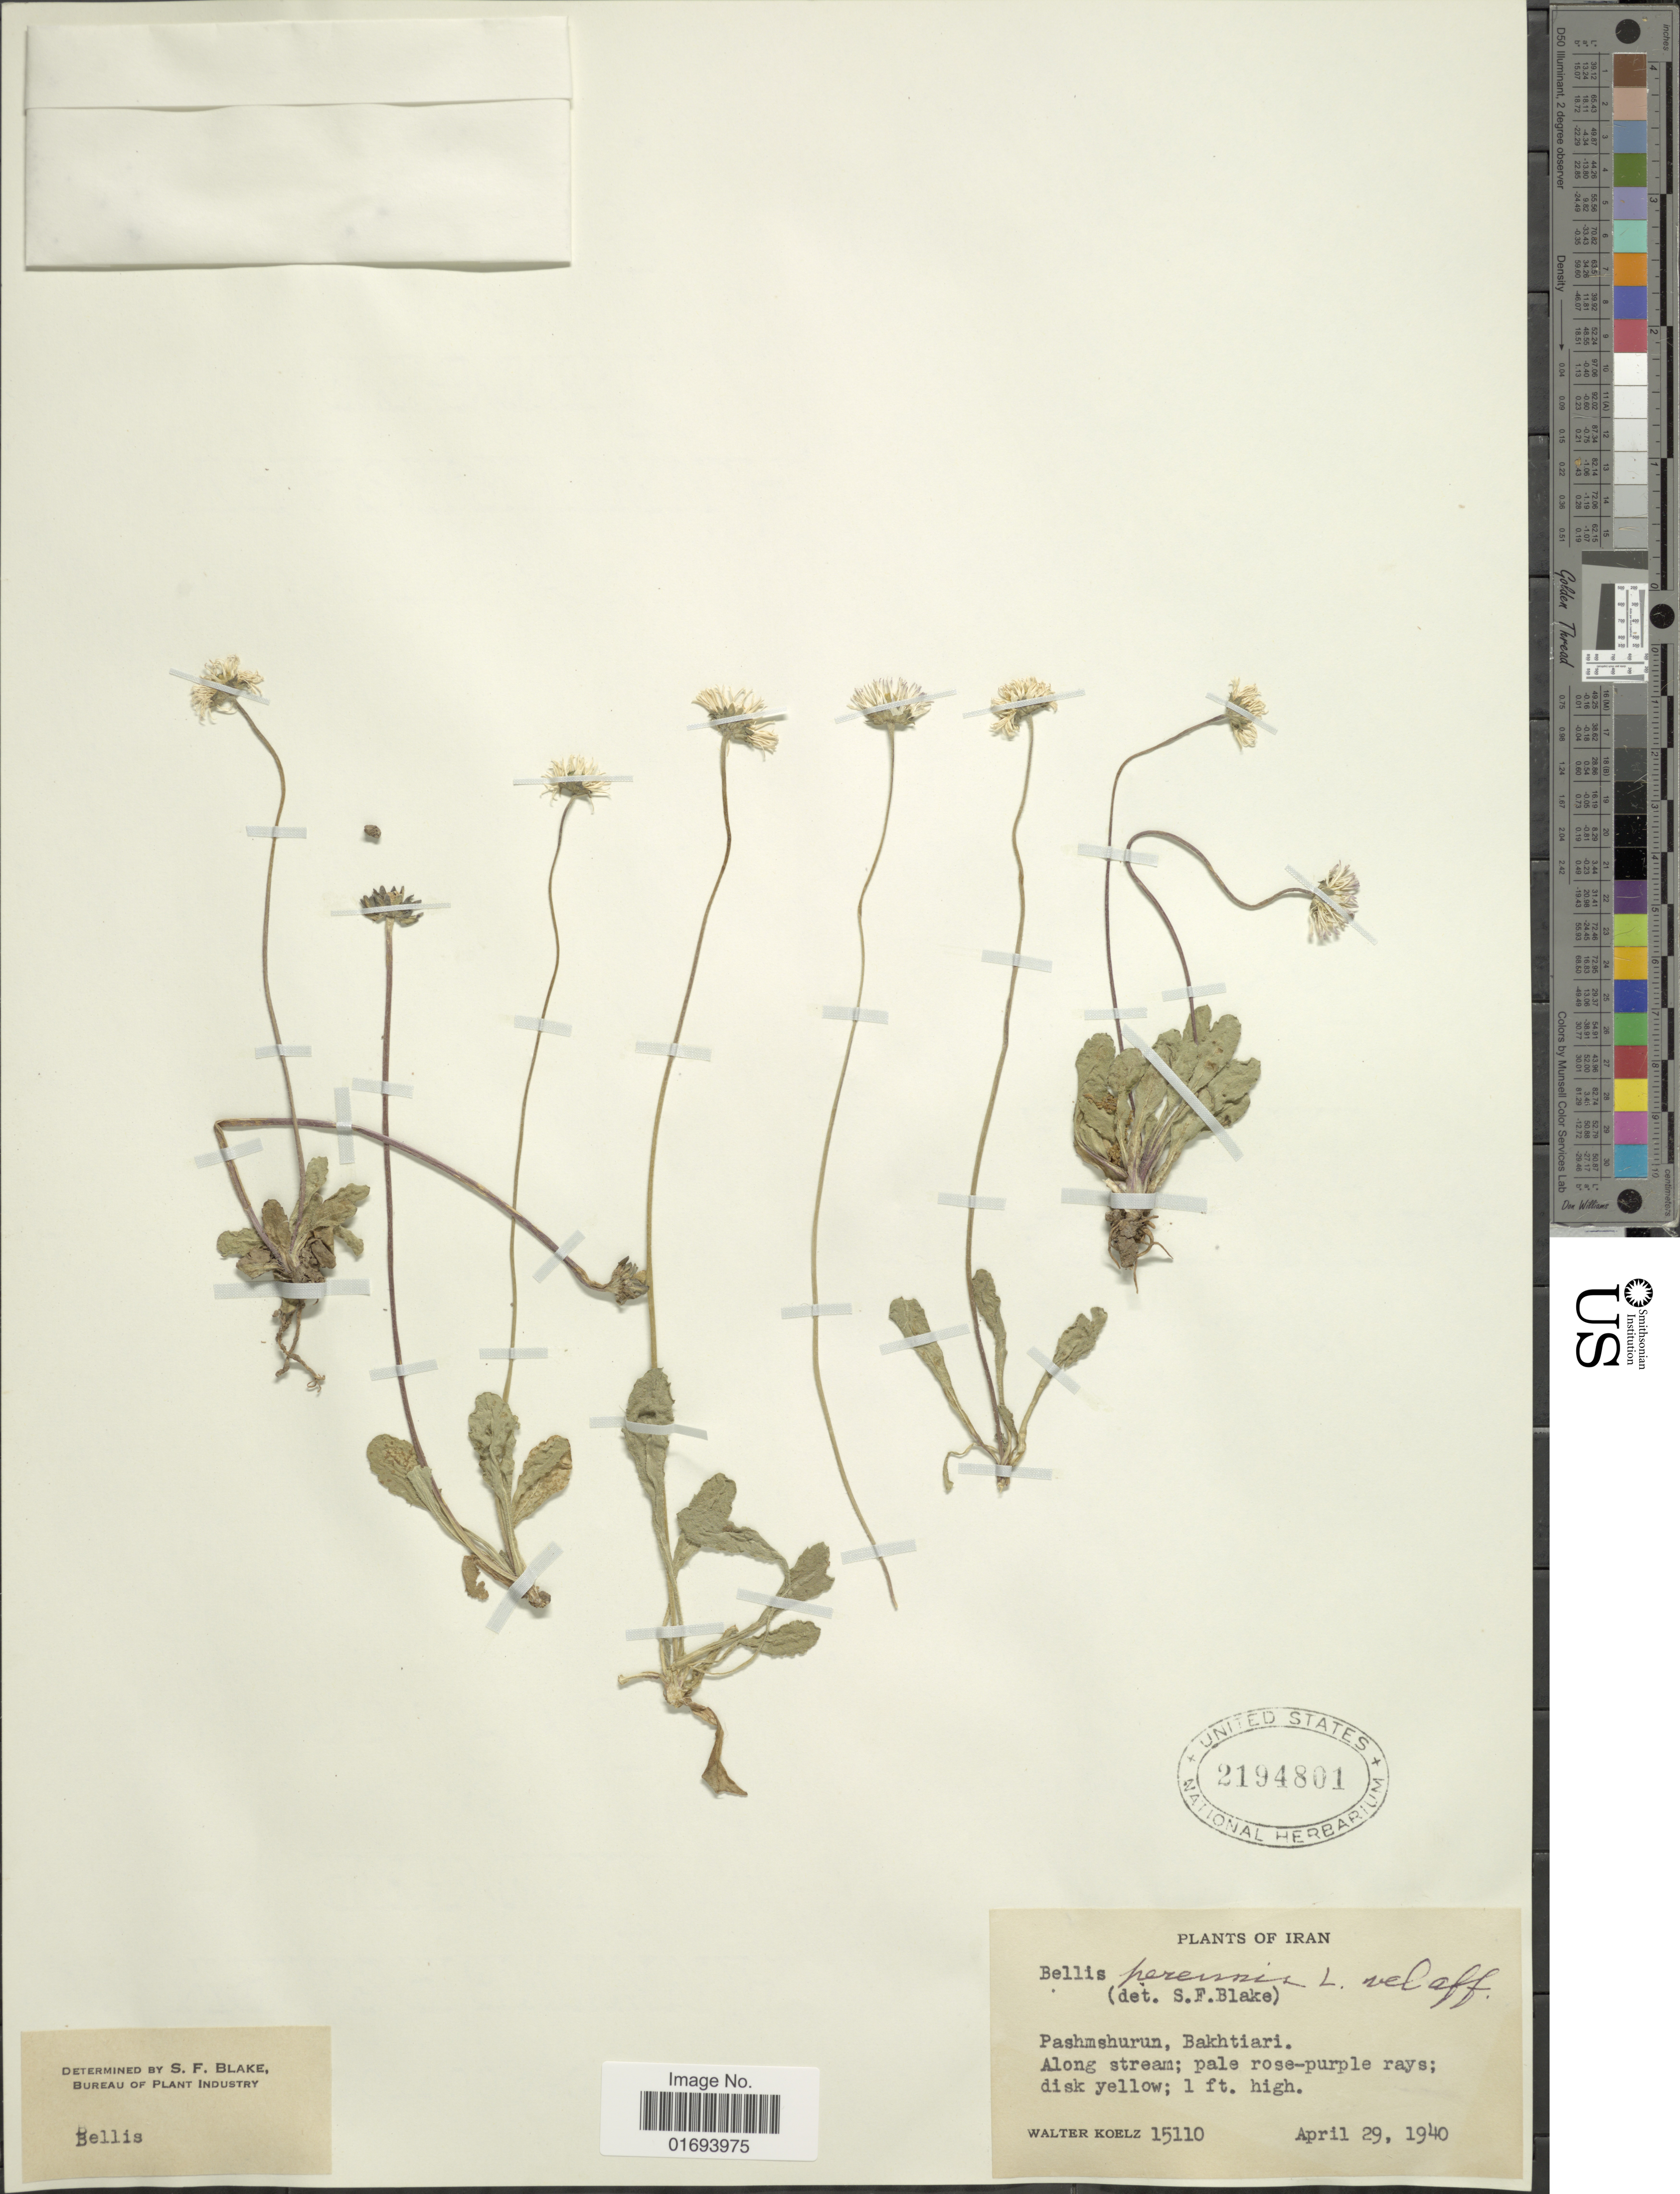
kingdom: Plantae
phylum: Tracheophyta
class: Magnoliopsida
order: Asterales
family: Asteraceae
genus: Bellis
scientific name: Bellis perennis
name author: L.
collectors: W. N. Koelz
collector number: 15110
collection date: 1940-04-29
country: Iran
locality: Iran. Pashmshurun, Bakhtiari. Along stream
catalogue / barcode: US 2194801